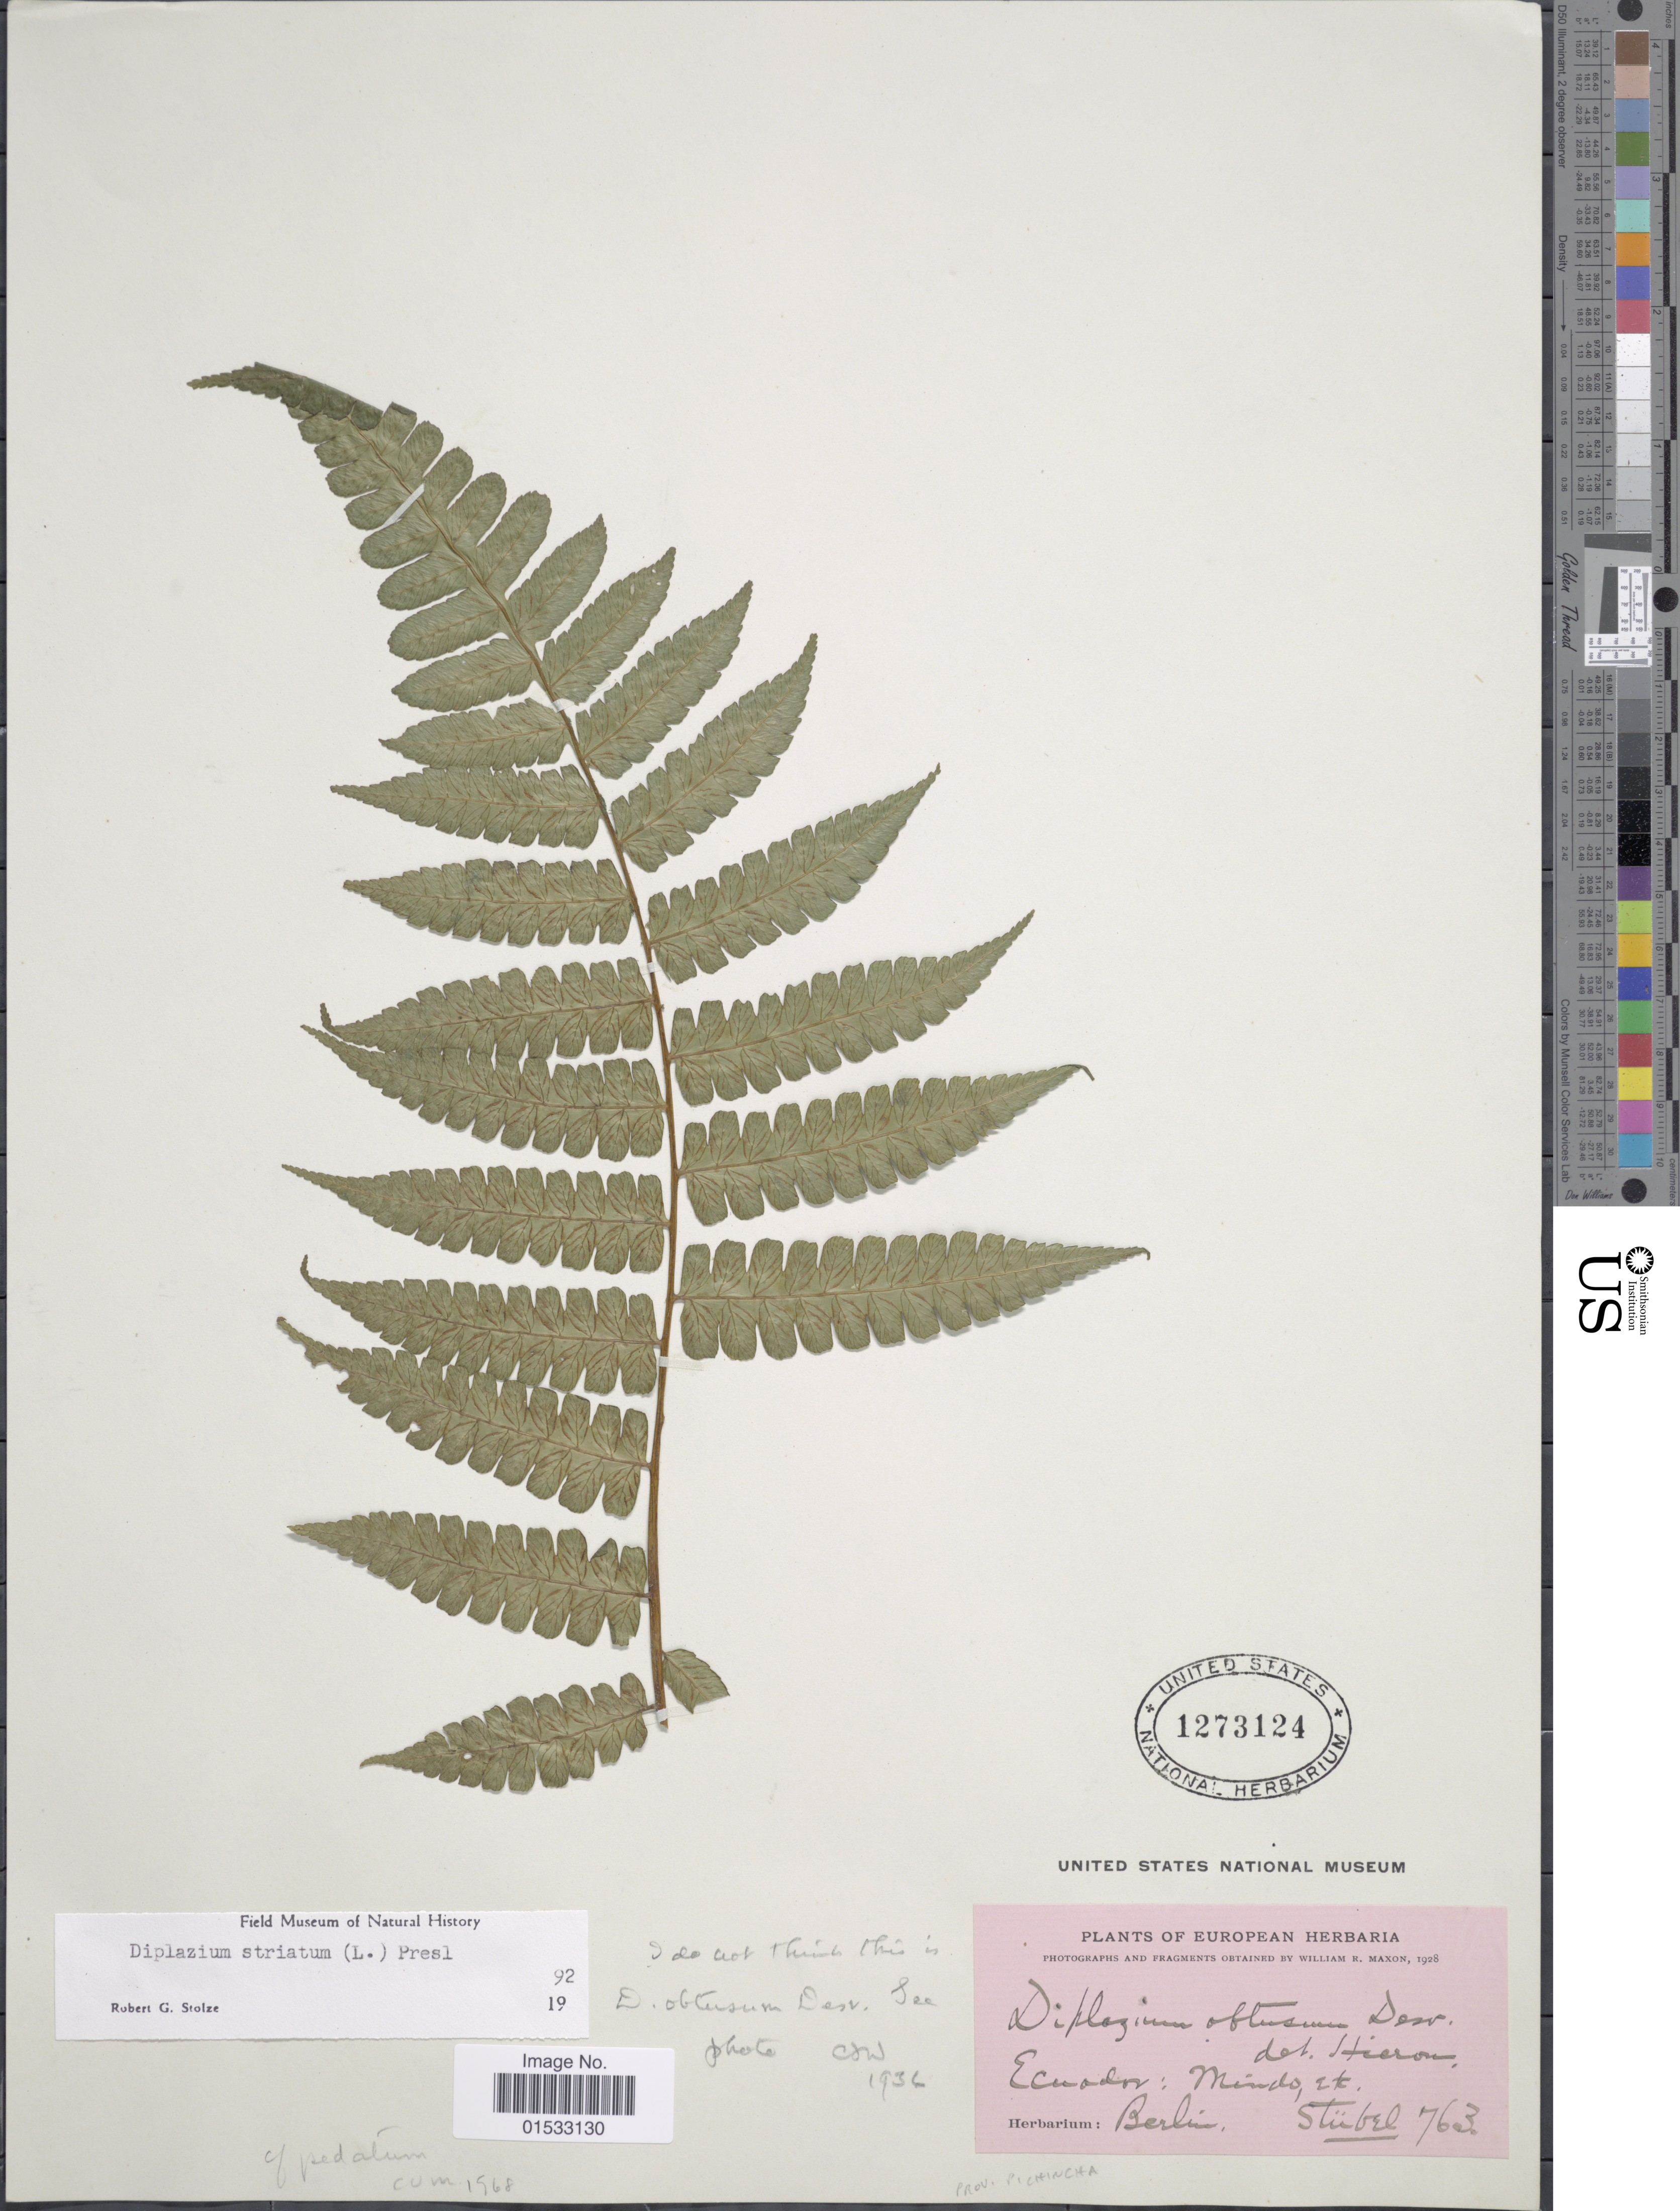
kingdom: Plantae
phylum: Tracheophyta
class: Polypodiopsida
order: Polypodiales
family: Athyriaceae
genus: Diplazium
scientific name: Diplazium striatum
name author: (L.) C. Presl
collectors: -. Stubel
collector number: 763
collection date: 1928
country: Ecuador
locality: Mindo, etc.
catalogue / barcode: US 1273124